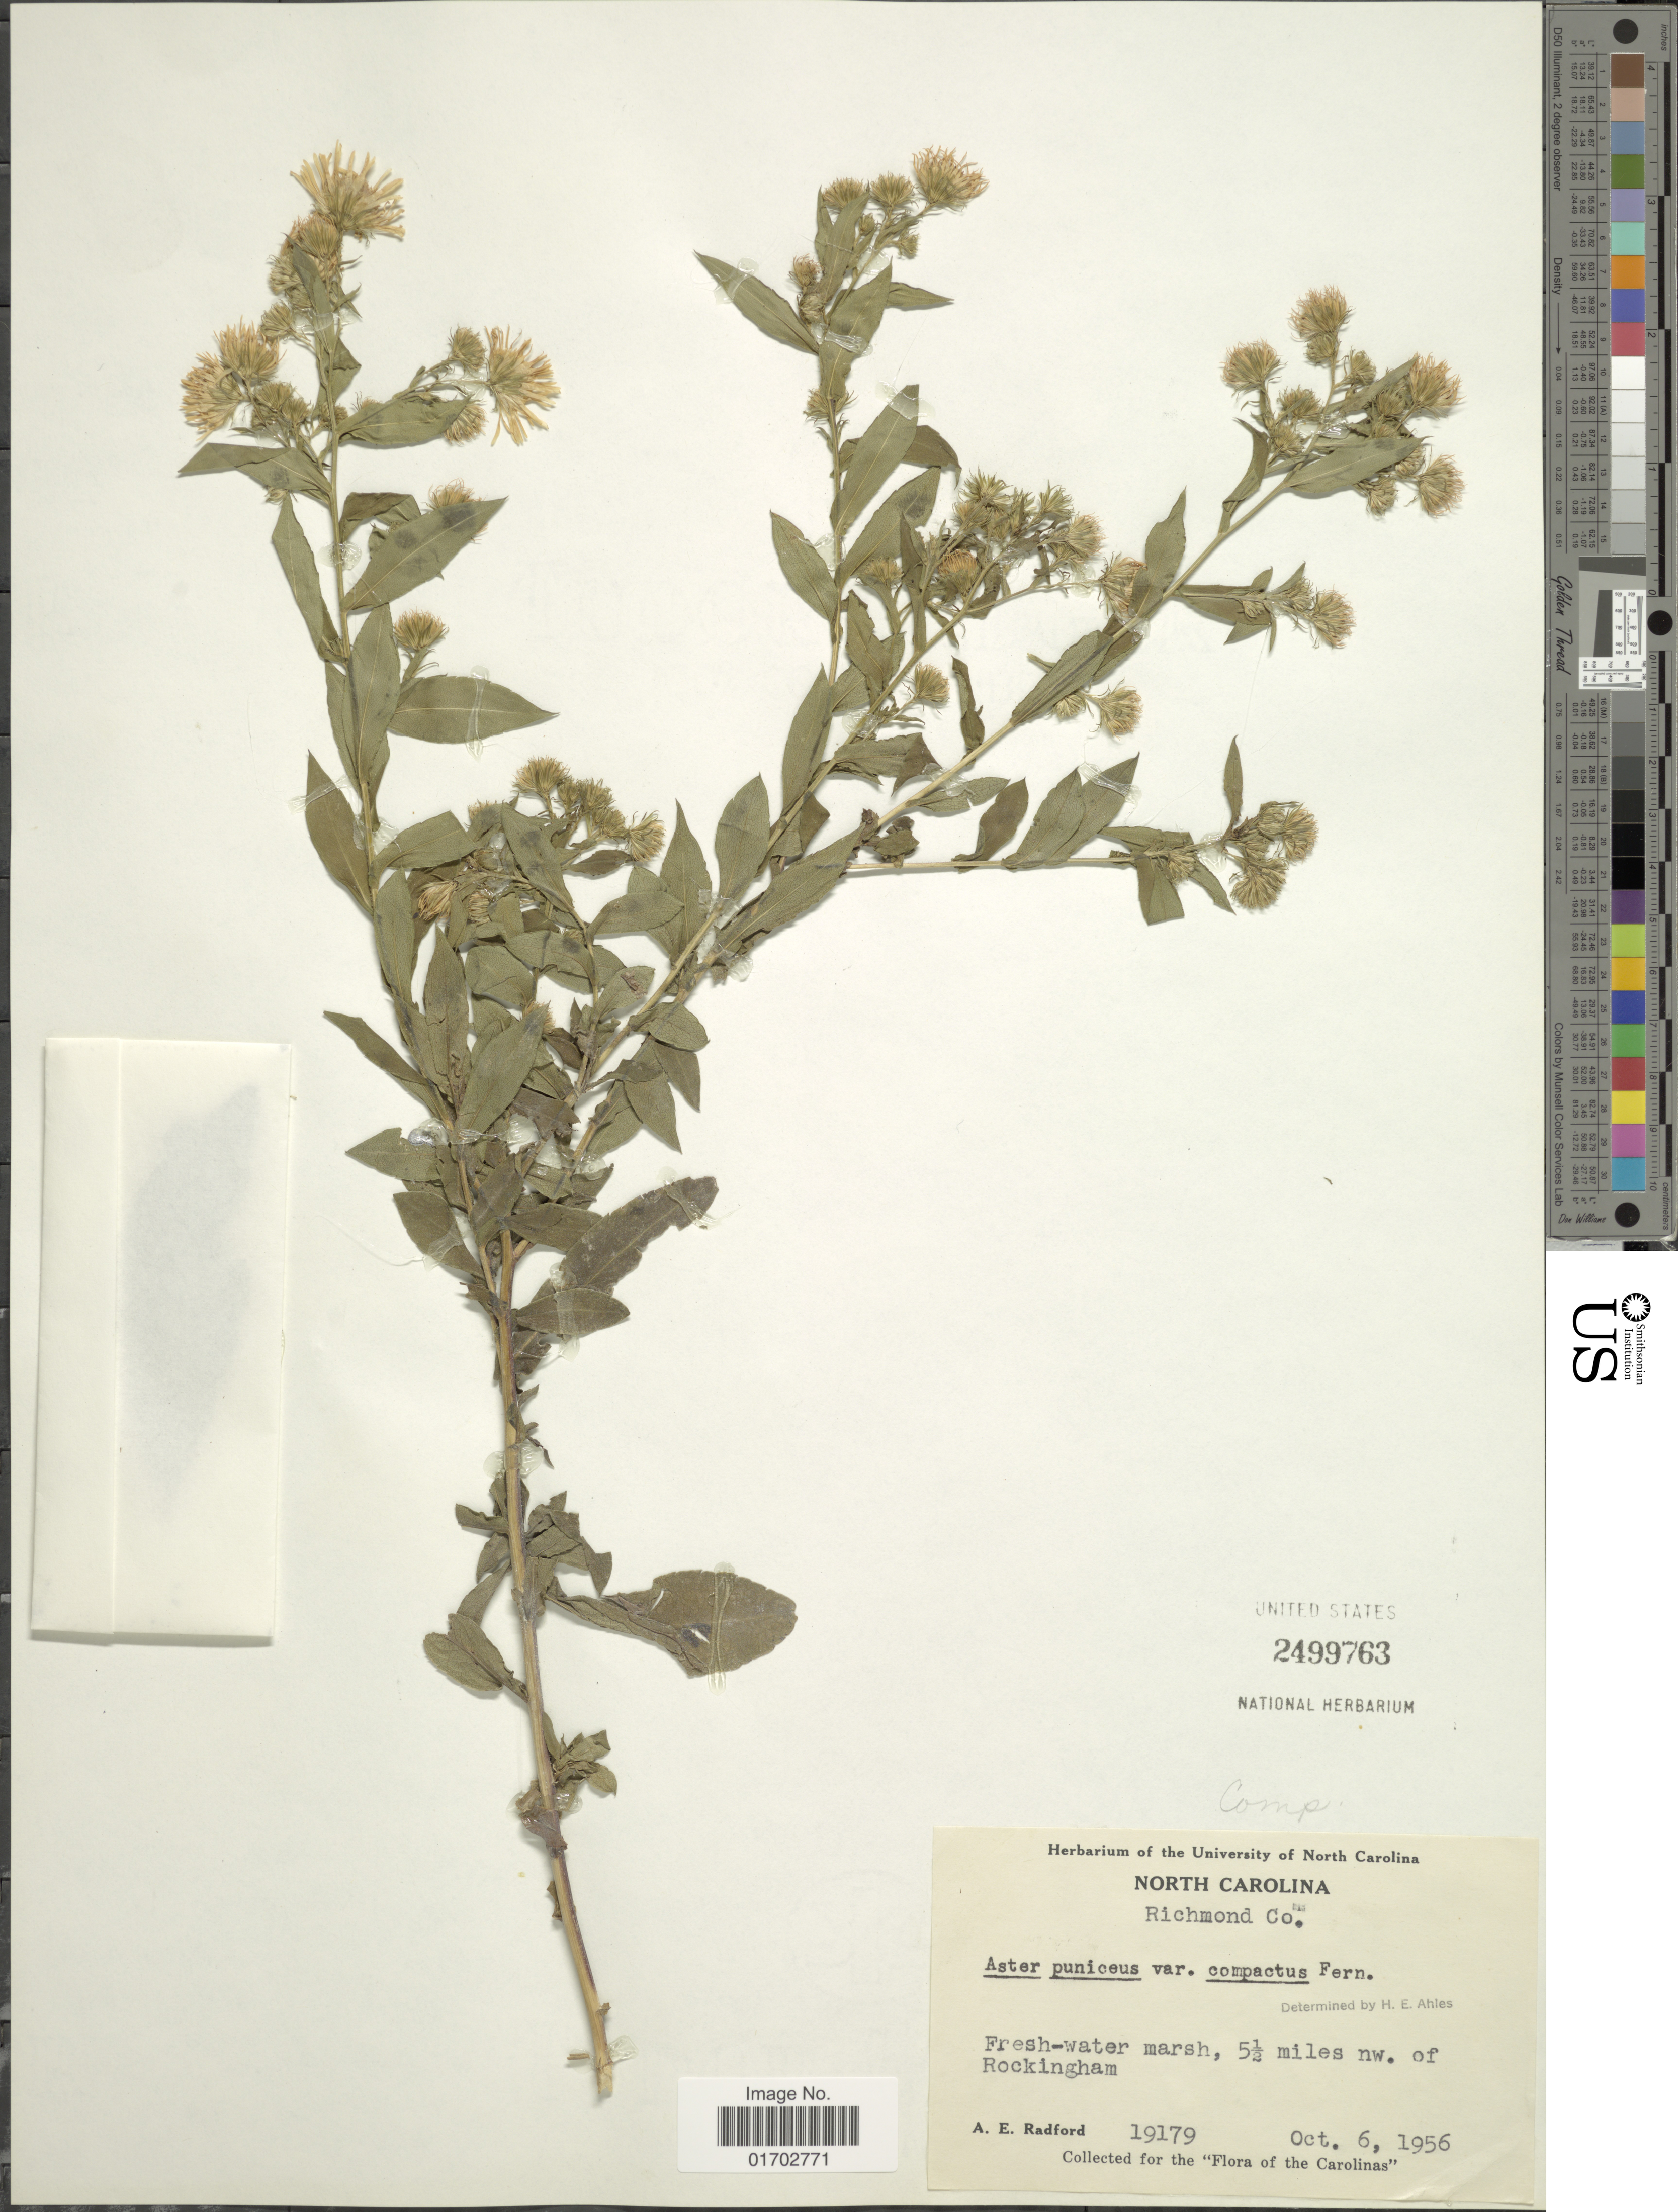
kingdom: Plantae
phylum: Tracheophyta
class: Magnoliopsida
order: Asterales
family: Asteraceae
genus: Symphyotrichum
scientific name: Symphyotrichum puniceum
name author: (L.) Á. Löve & D. Löve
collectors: A. E. Radford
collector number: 19179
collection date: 1956-10-06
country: United States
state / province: North Carolina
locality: Richmond Co., 5 1/2 miles nw. of Rockingham.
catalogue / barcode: US 2499763